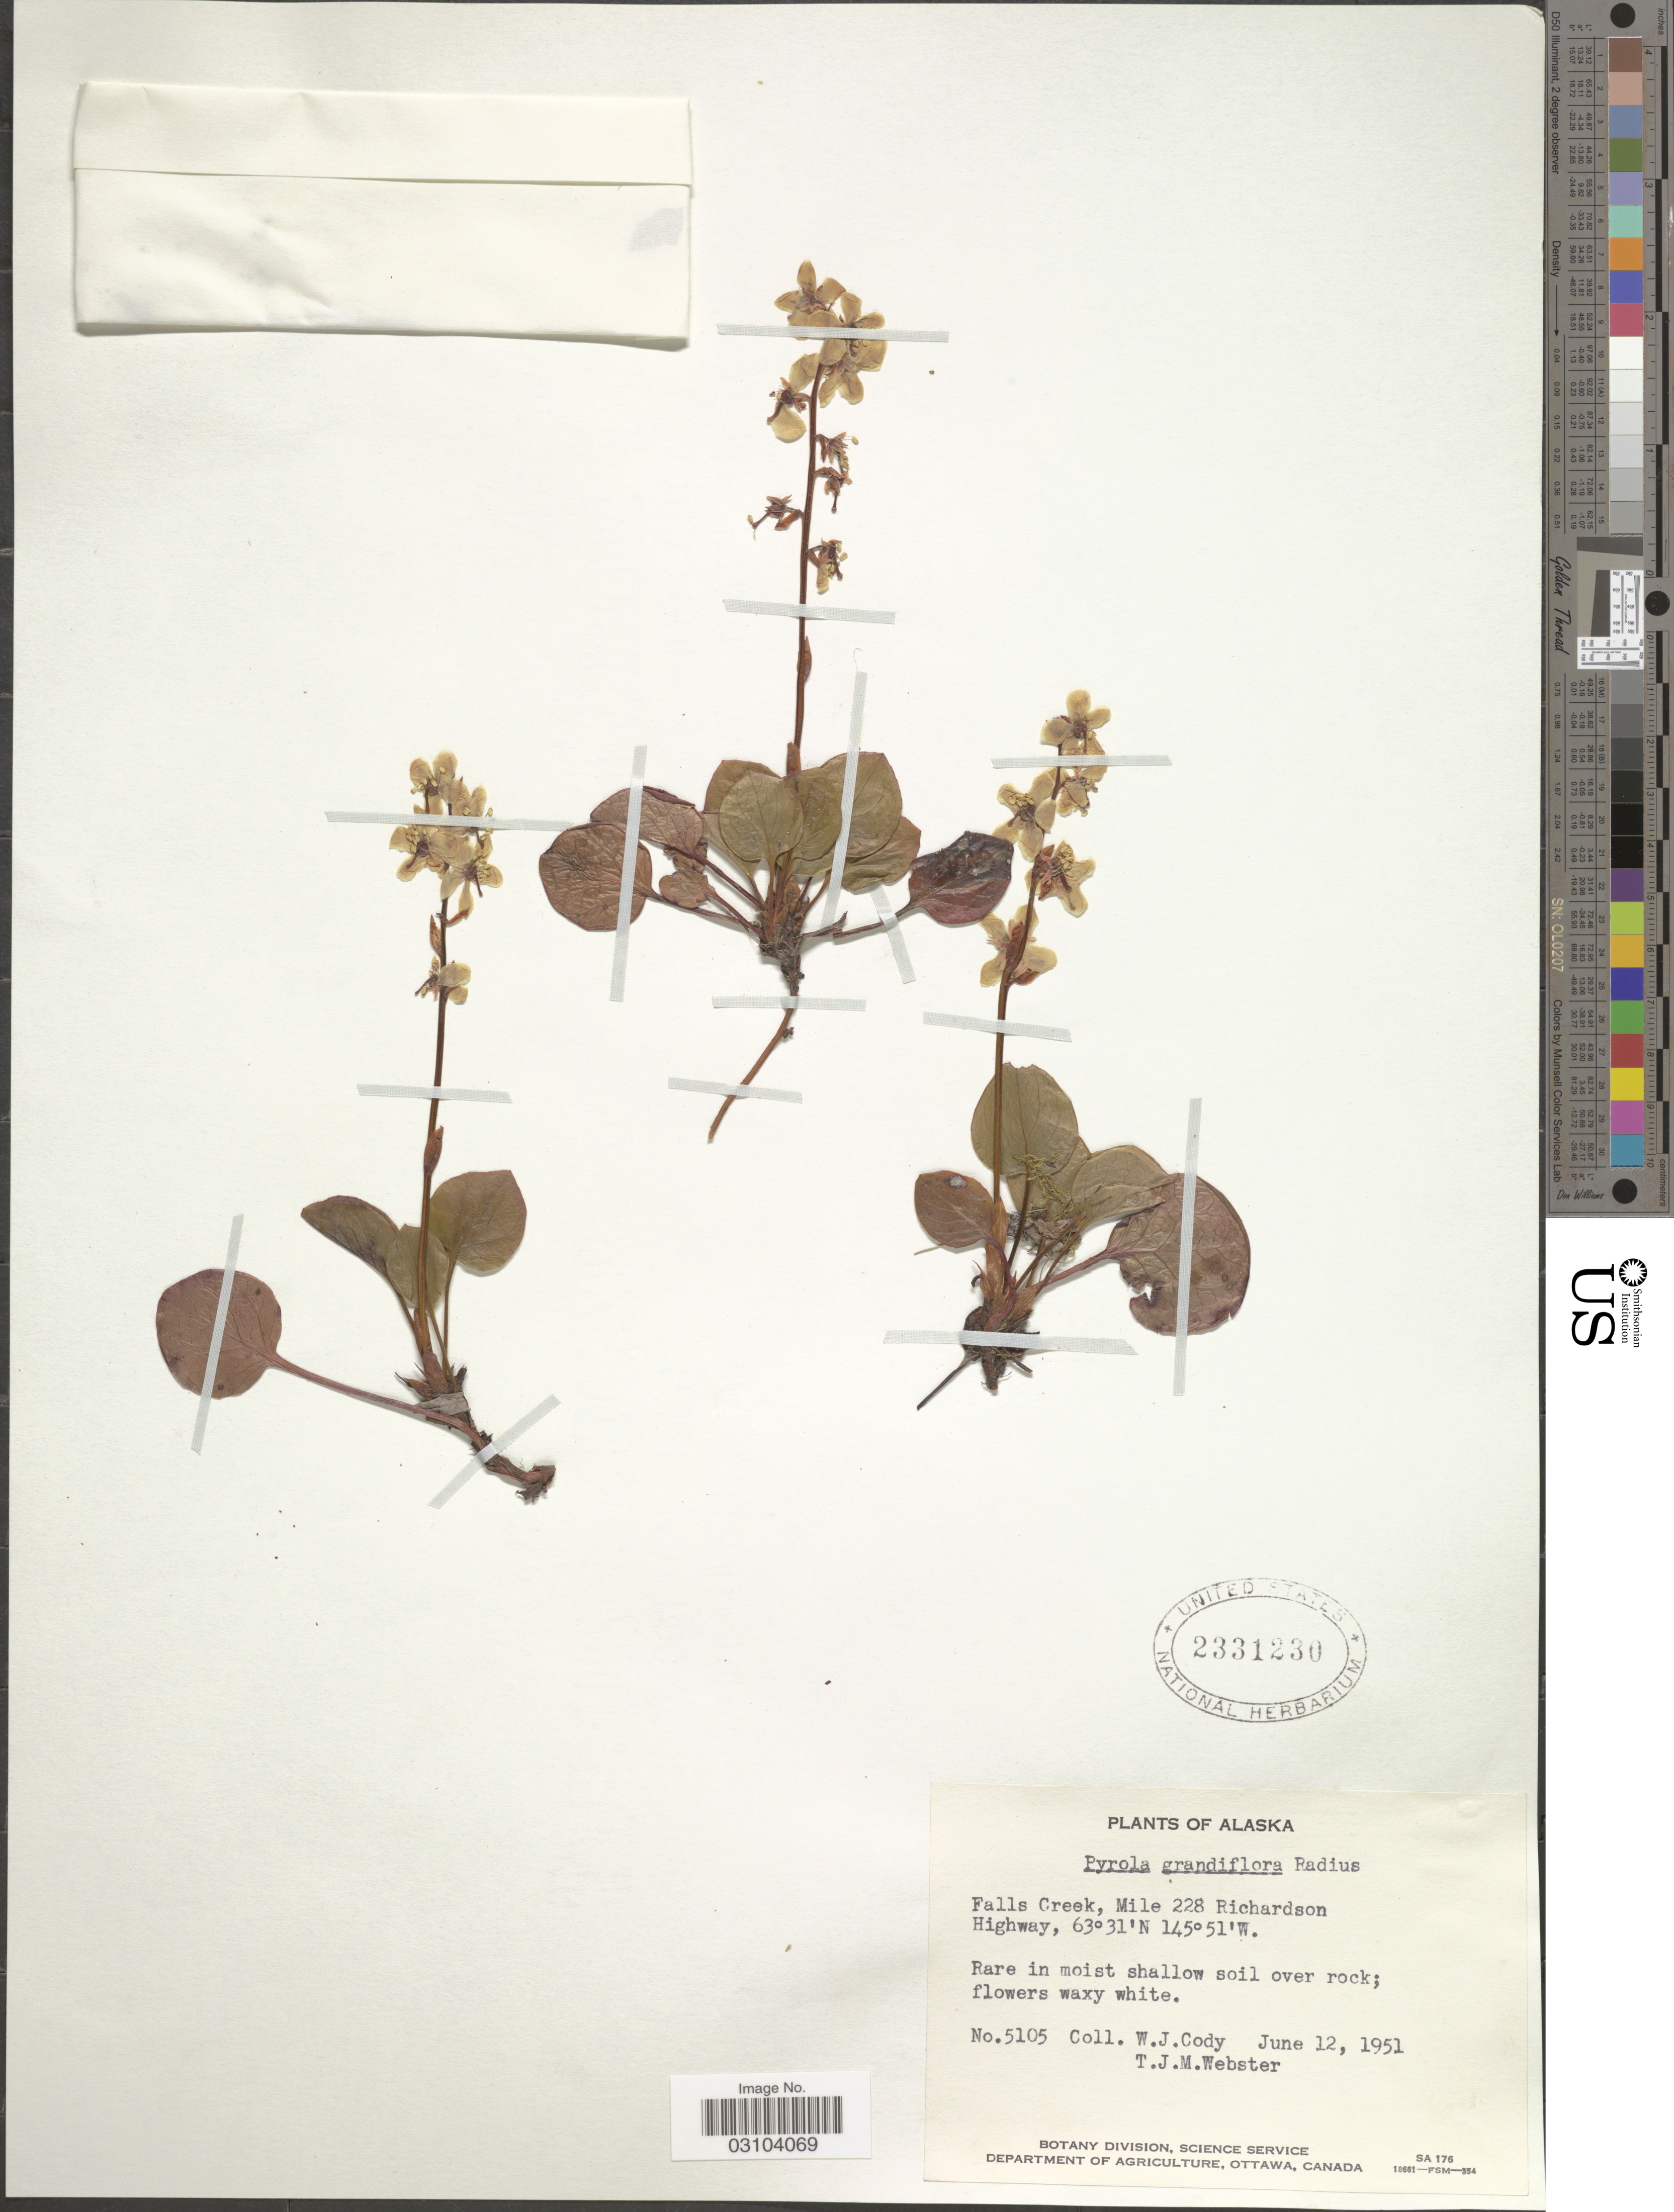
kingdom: Plantae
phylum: Tracheophyta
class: Magnoliopsida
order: Ericales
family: Ericaceae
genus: Pyrola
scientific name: Pyrola grandiflora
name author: Radius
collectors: W. Cody & T. J. Webster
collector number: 5105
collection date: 1951-06-12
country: United States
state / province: Alaska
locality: Falls Creek, Mile 228 Richardson Highway.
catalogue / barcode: US 2331230